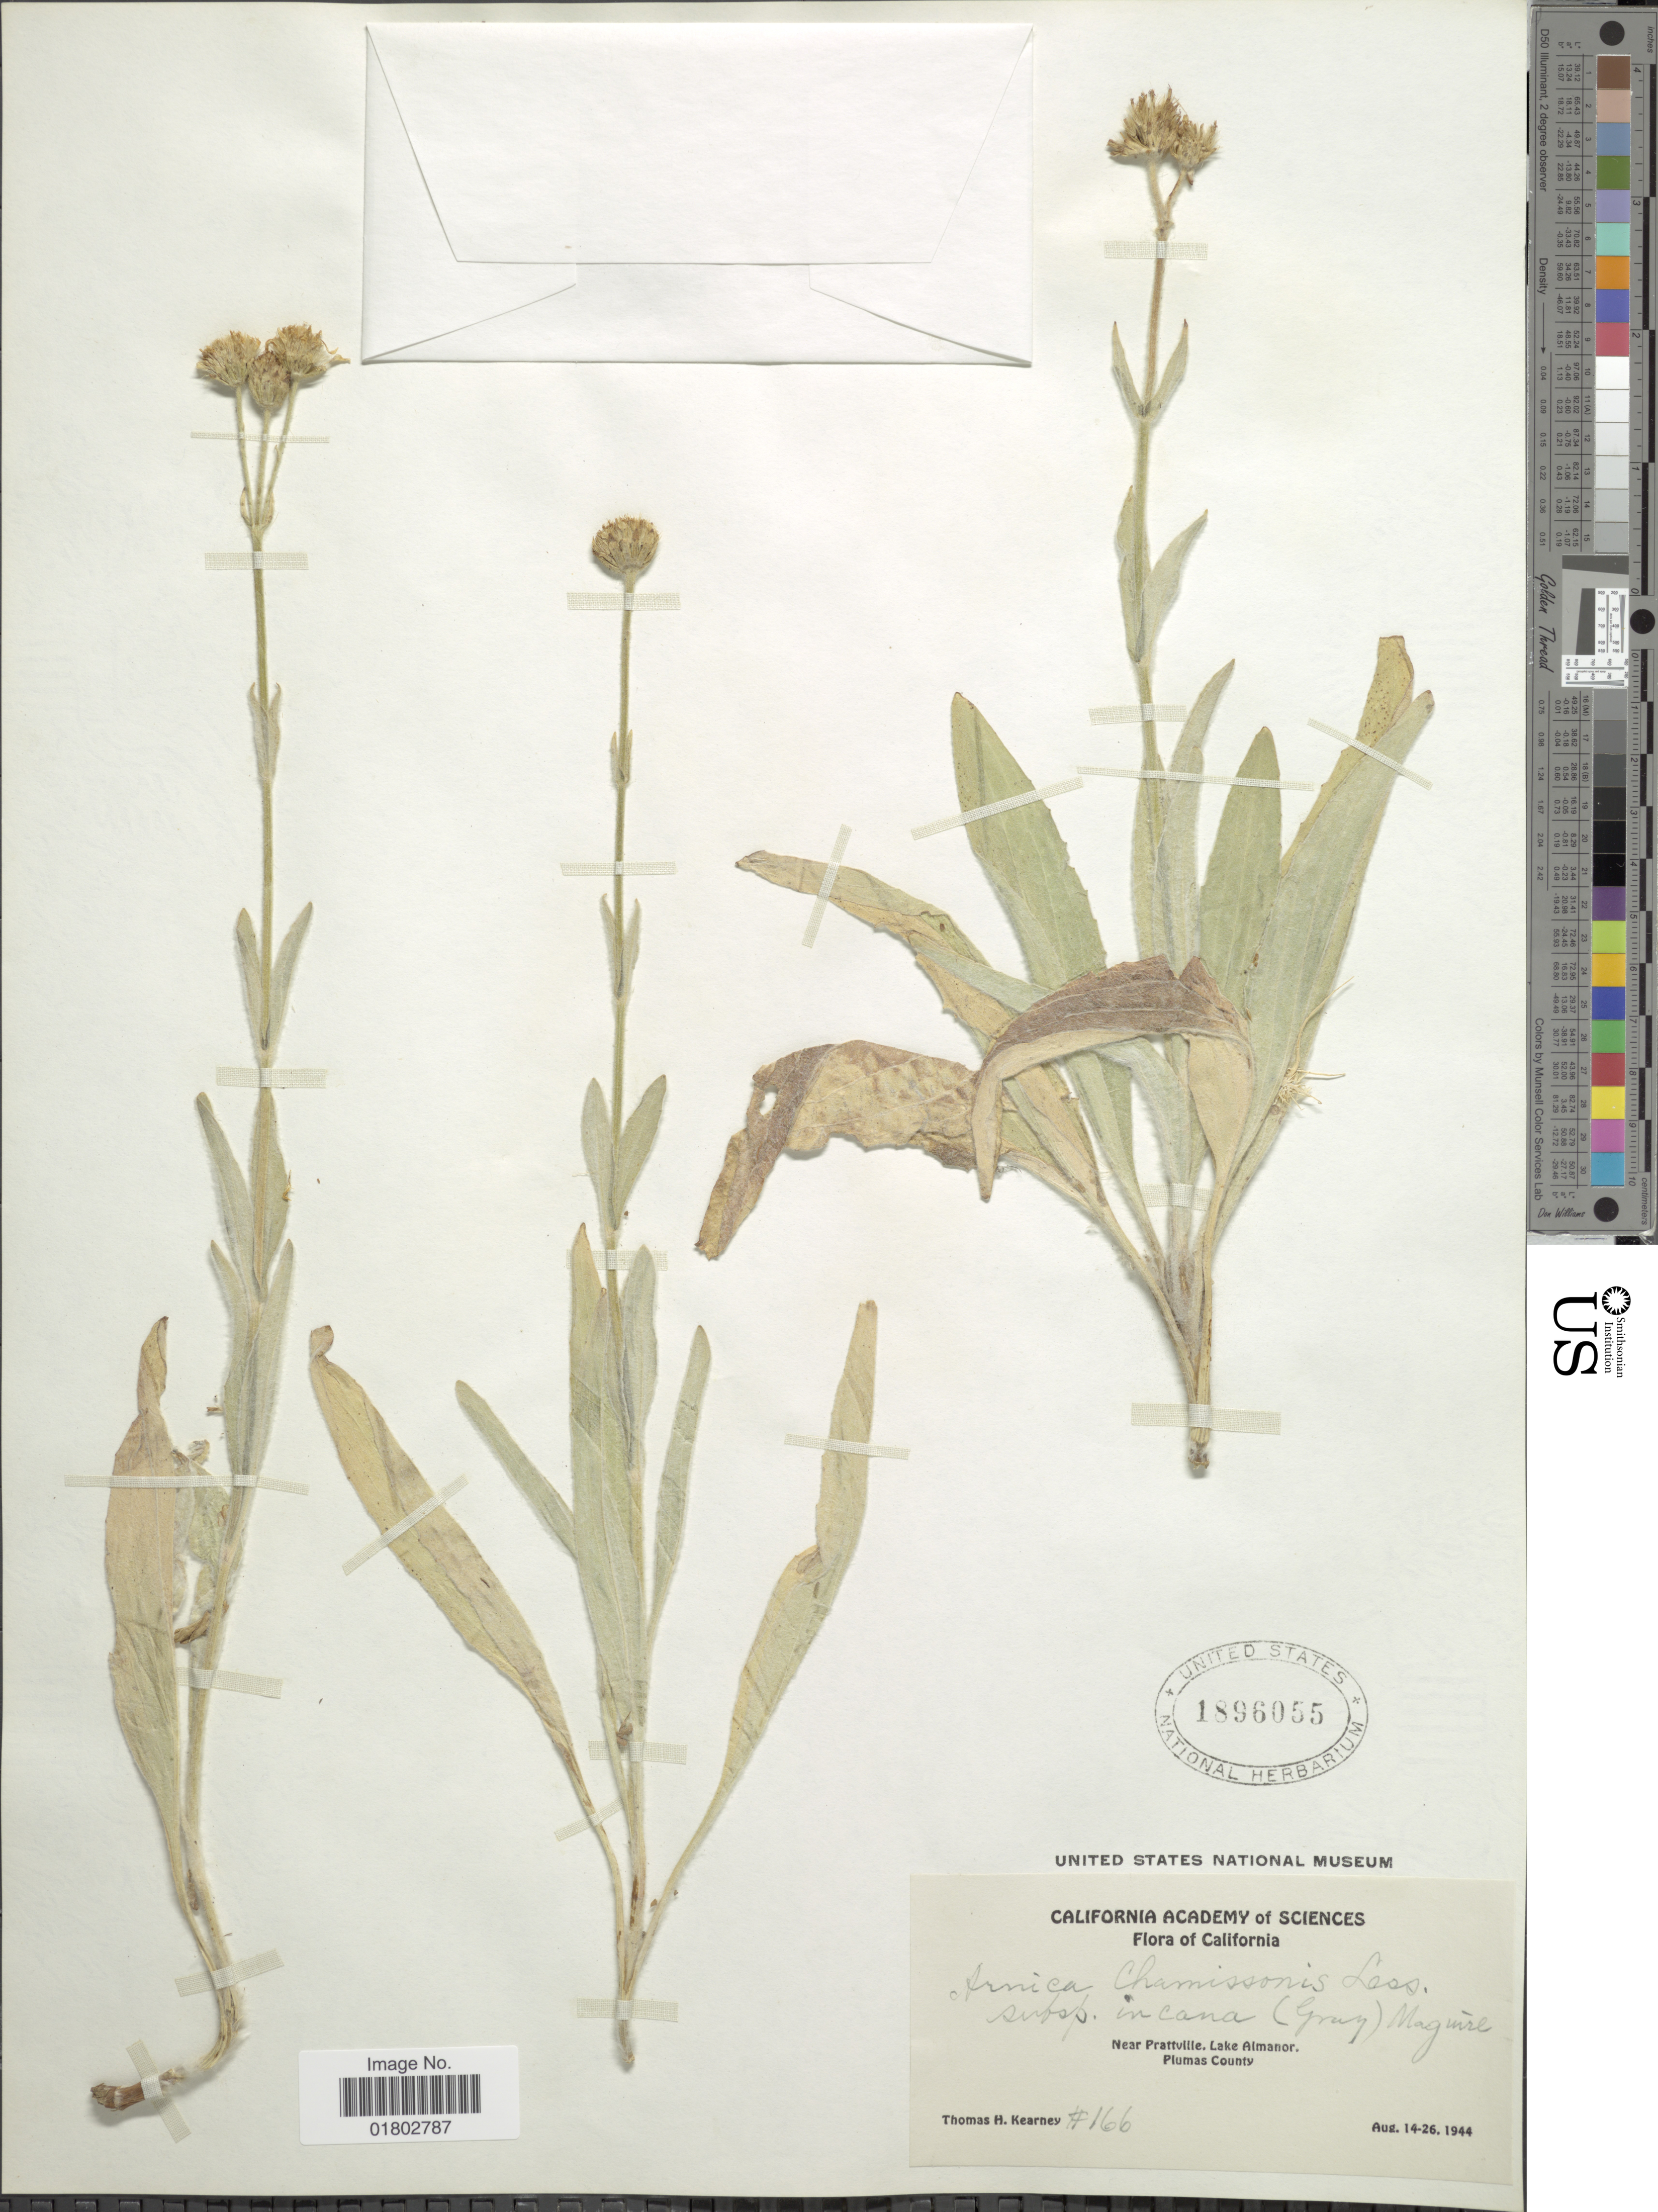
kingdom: Plantae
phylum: Tracheophyta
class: Magnoliopsida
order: Asterales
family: Asteraceae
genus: Arnica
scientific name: Arnica chamissonis subsp. incana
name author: (A. Gray) Maguire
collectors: T. H. Kearney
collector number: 166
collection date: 1944-08-14/1944-08-26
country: United States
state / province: California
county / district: Plumas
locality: Near Prattville, lake Almanor, Plumas County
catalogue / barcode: US 1896055